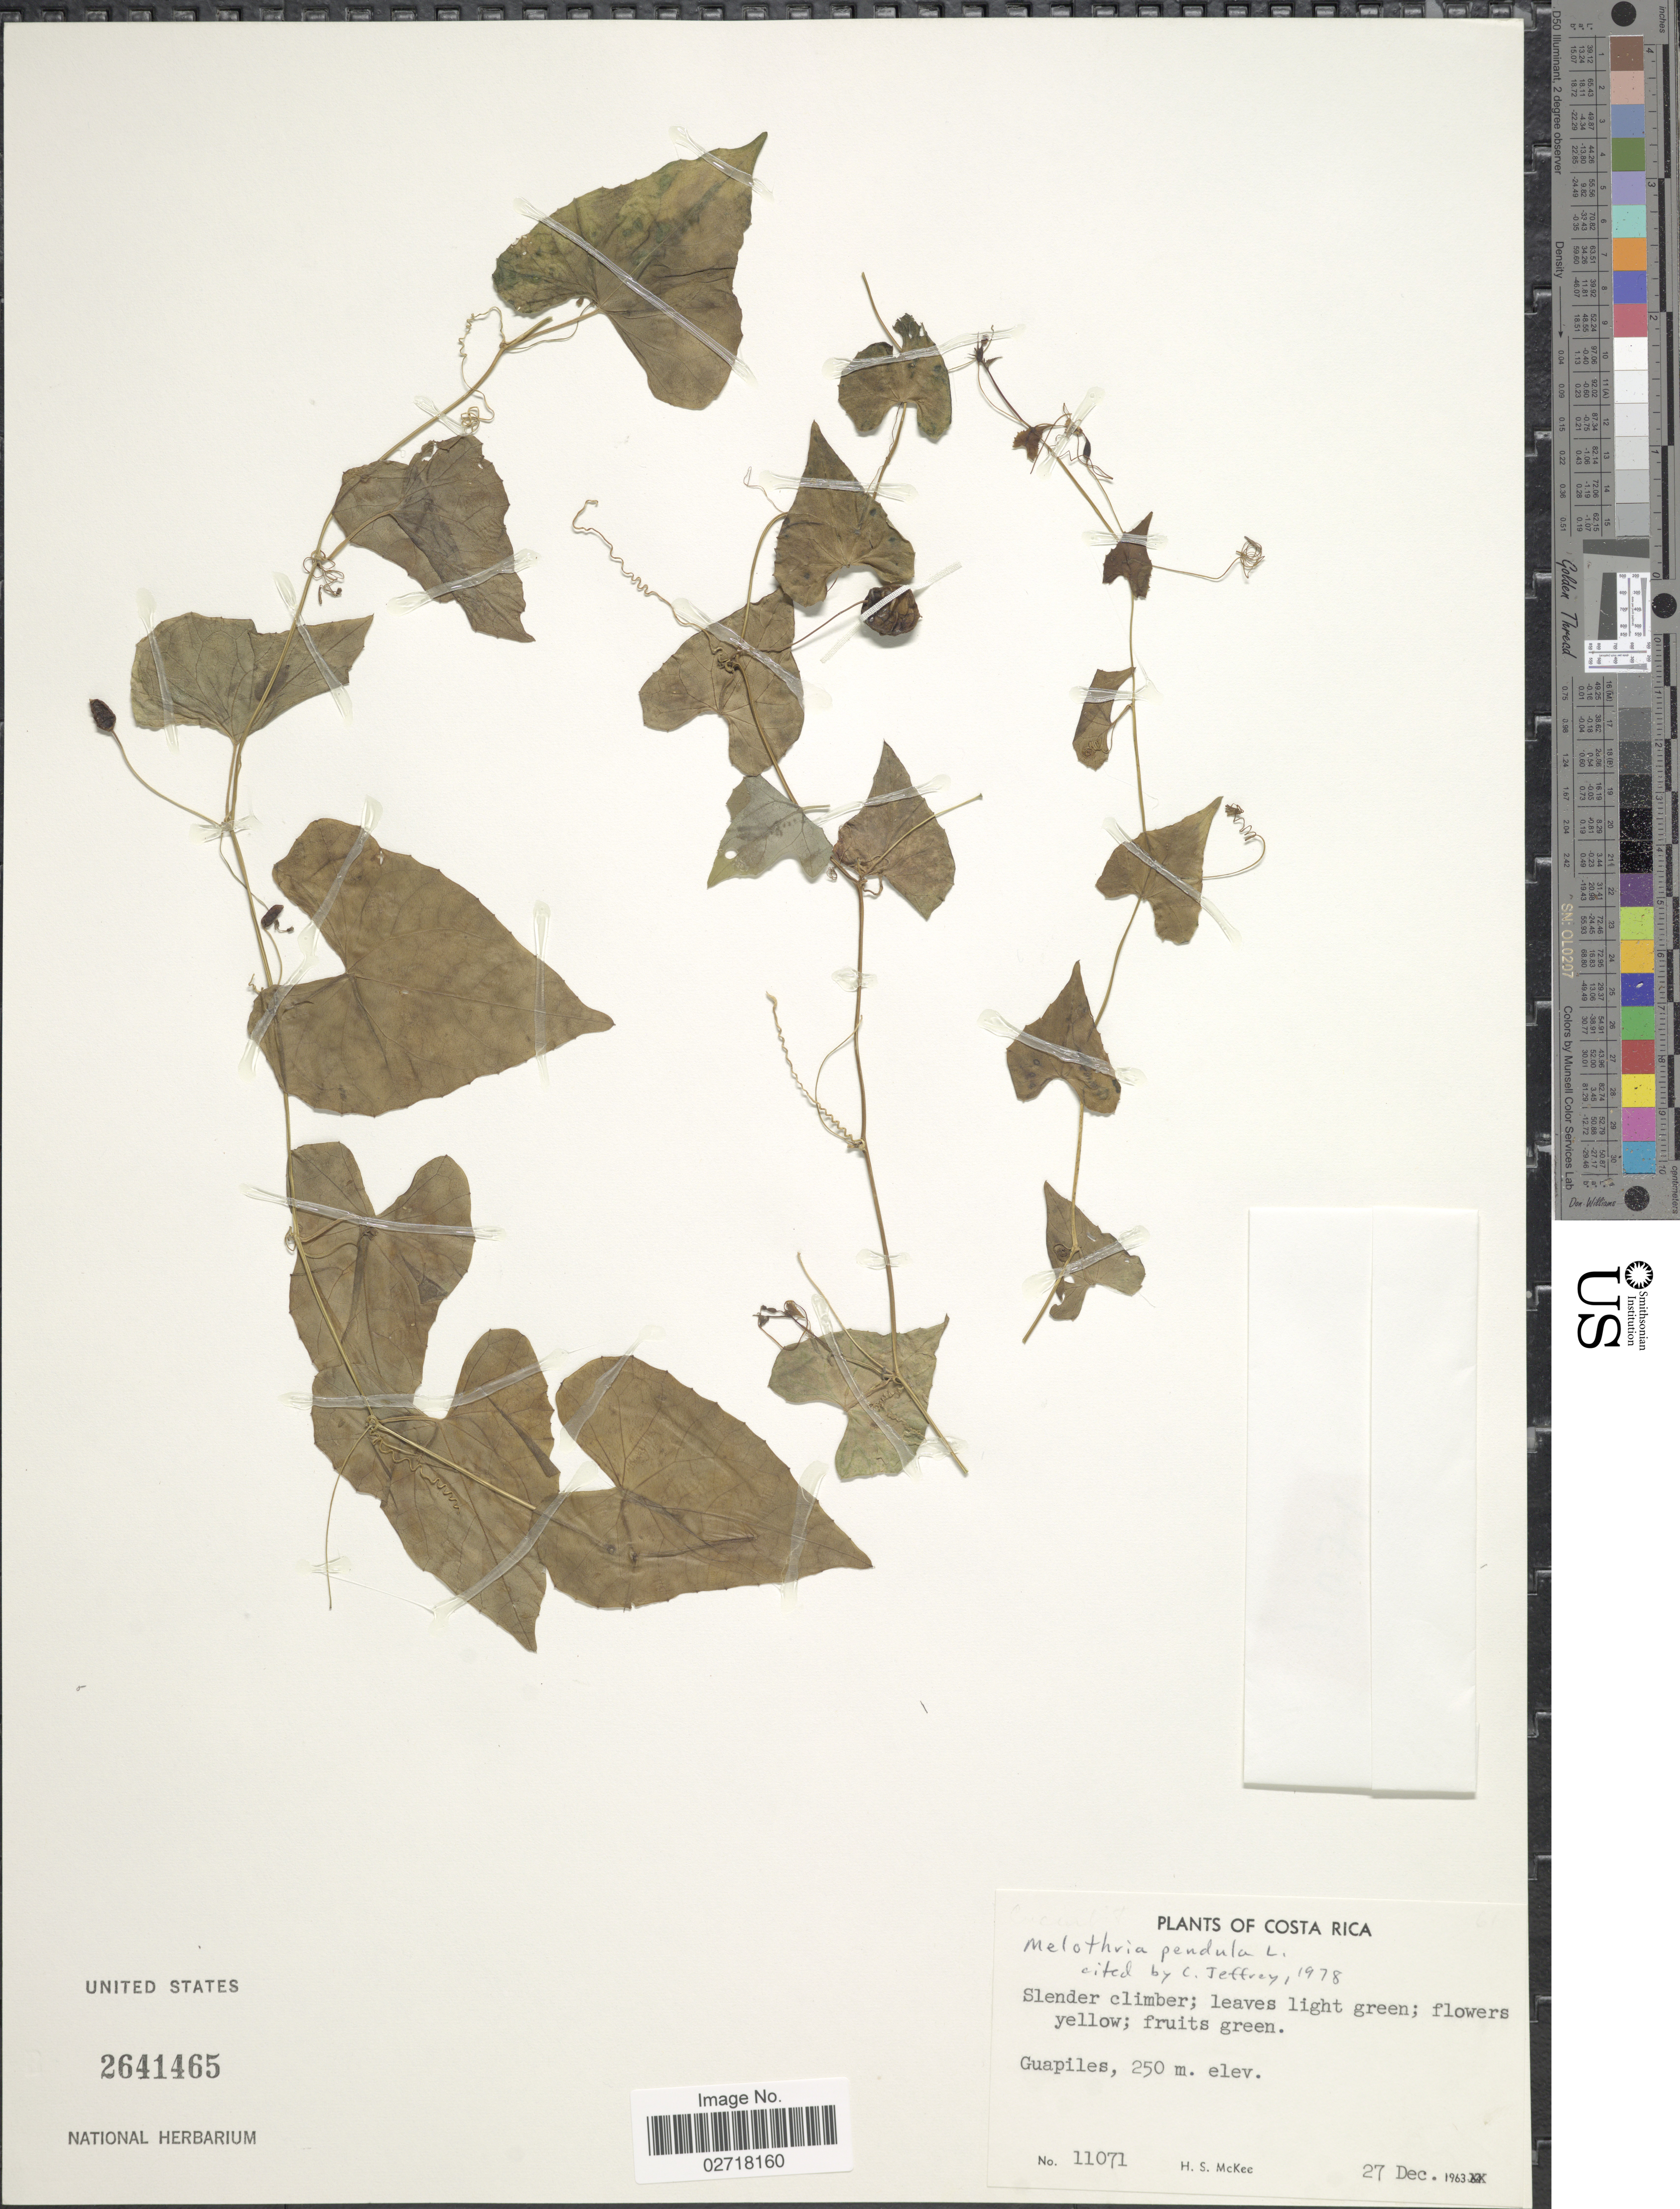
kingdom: Plantae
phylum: Tracheophyta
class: Magnoliopsida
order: Cucurbitales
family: Cucurbitaceae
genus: Melothria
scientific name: Melothria pendula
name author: L.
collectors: H. S. McKee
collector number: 11071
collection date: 1963-12-27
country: Costa Rica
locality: Guapiles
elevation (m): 250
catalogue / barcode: US 2641465